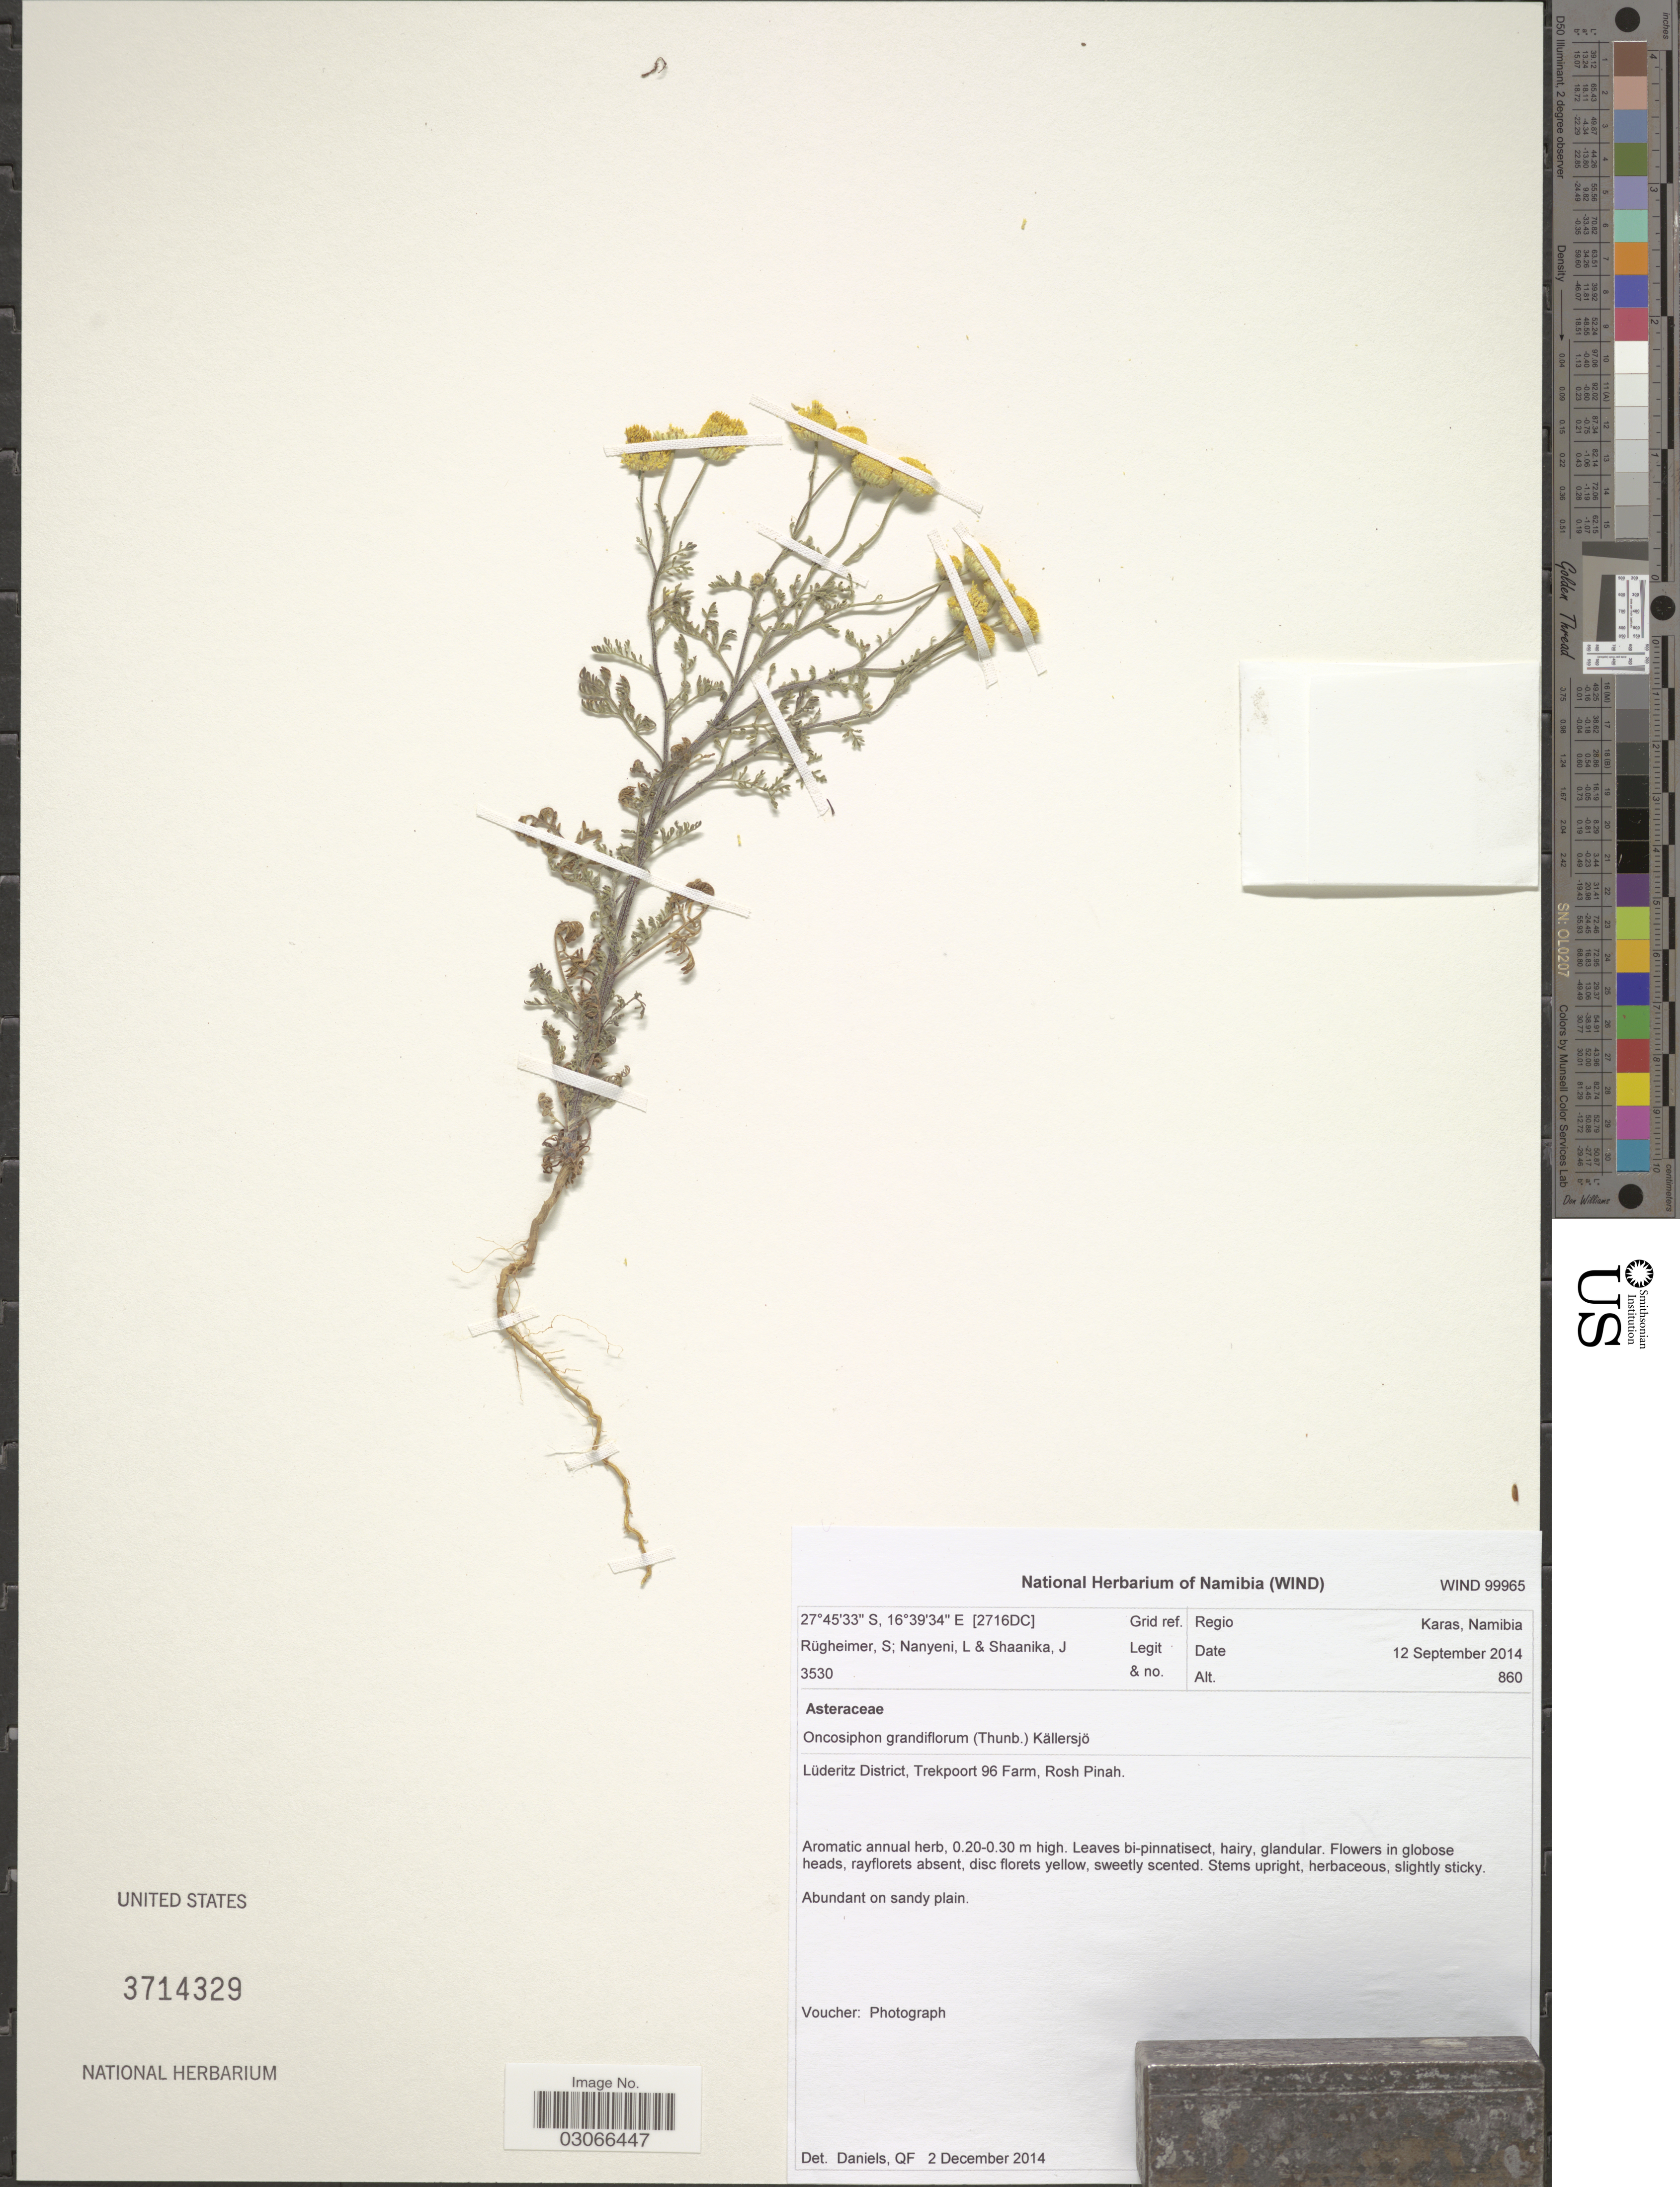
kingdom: Plantae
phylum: Tracheophyta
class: Magnoliopsida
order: Asterales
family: Asteraceae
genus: Oncosiphon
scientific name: Oncosiphon grandiflorum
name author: (Thunb.) Källersjö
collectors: S. Rugheimer, L. Nanyeni & J. Shaanika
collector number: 3530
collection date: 2014-09-12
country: Namibia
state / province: Karas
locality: [2716DC] Grid ref. Regio Karas. Lüderitz District, Trekpoort 96 Farm, Rosh Pinah.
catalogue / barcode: US 3714329